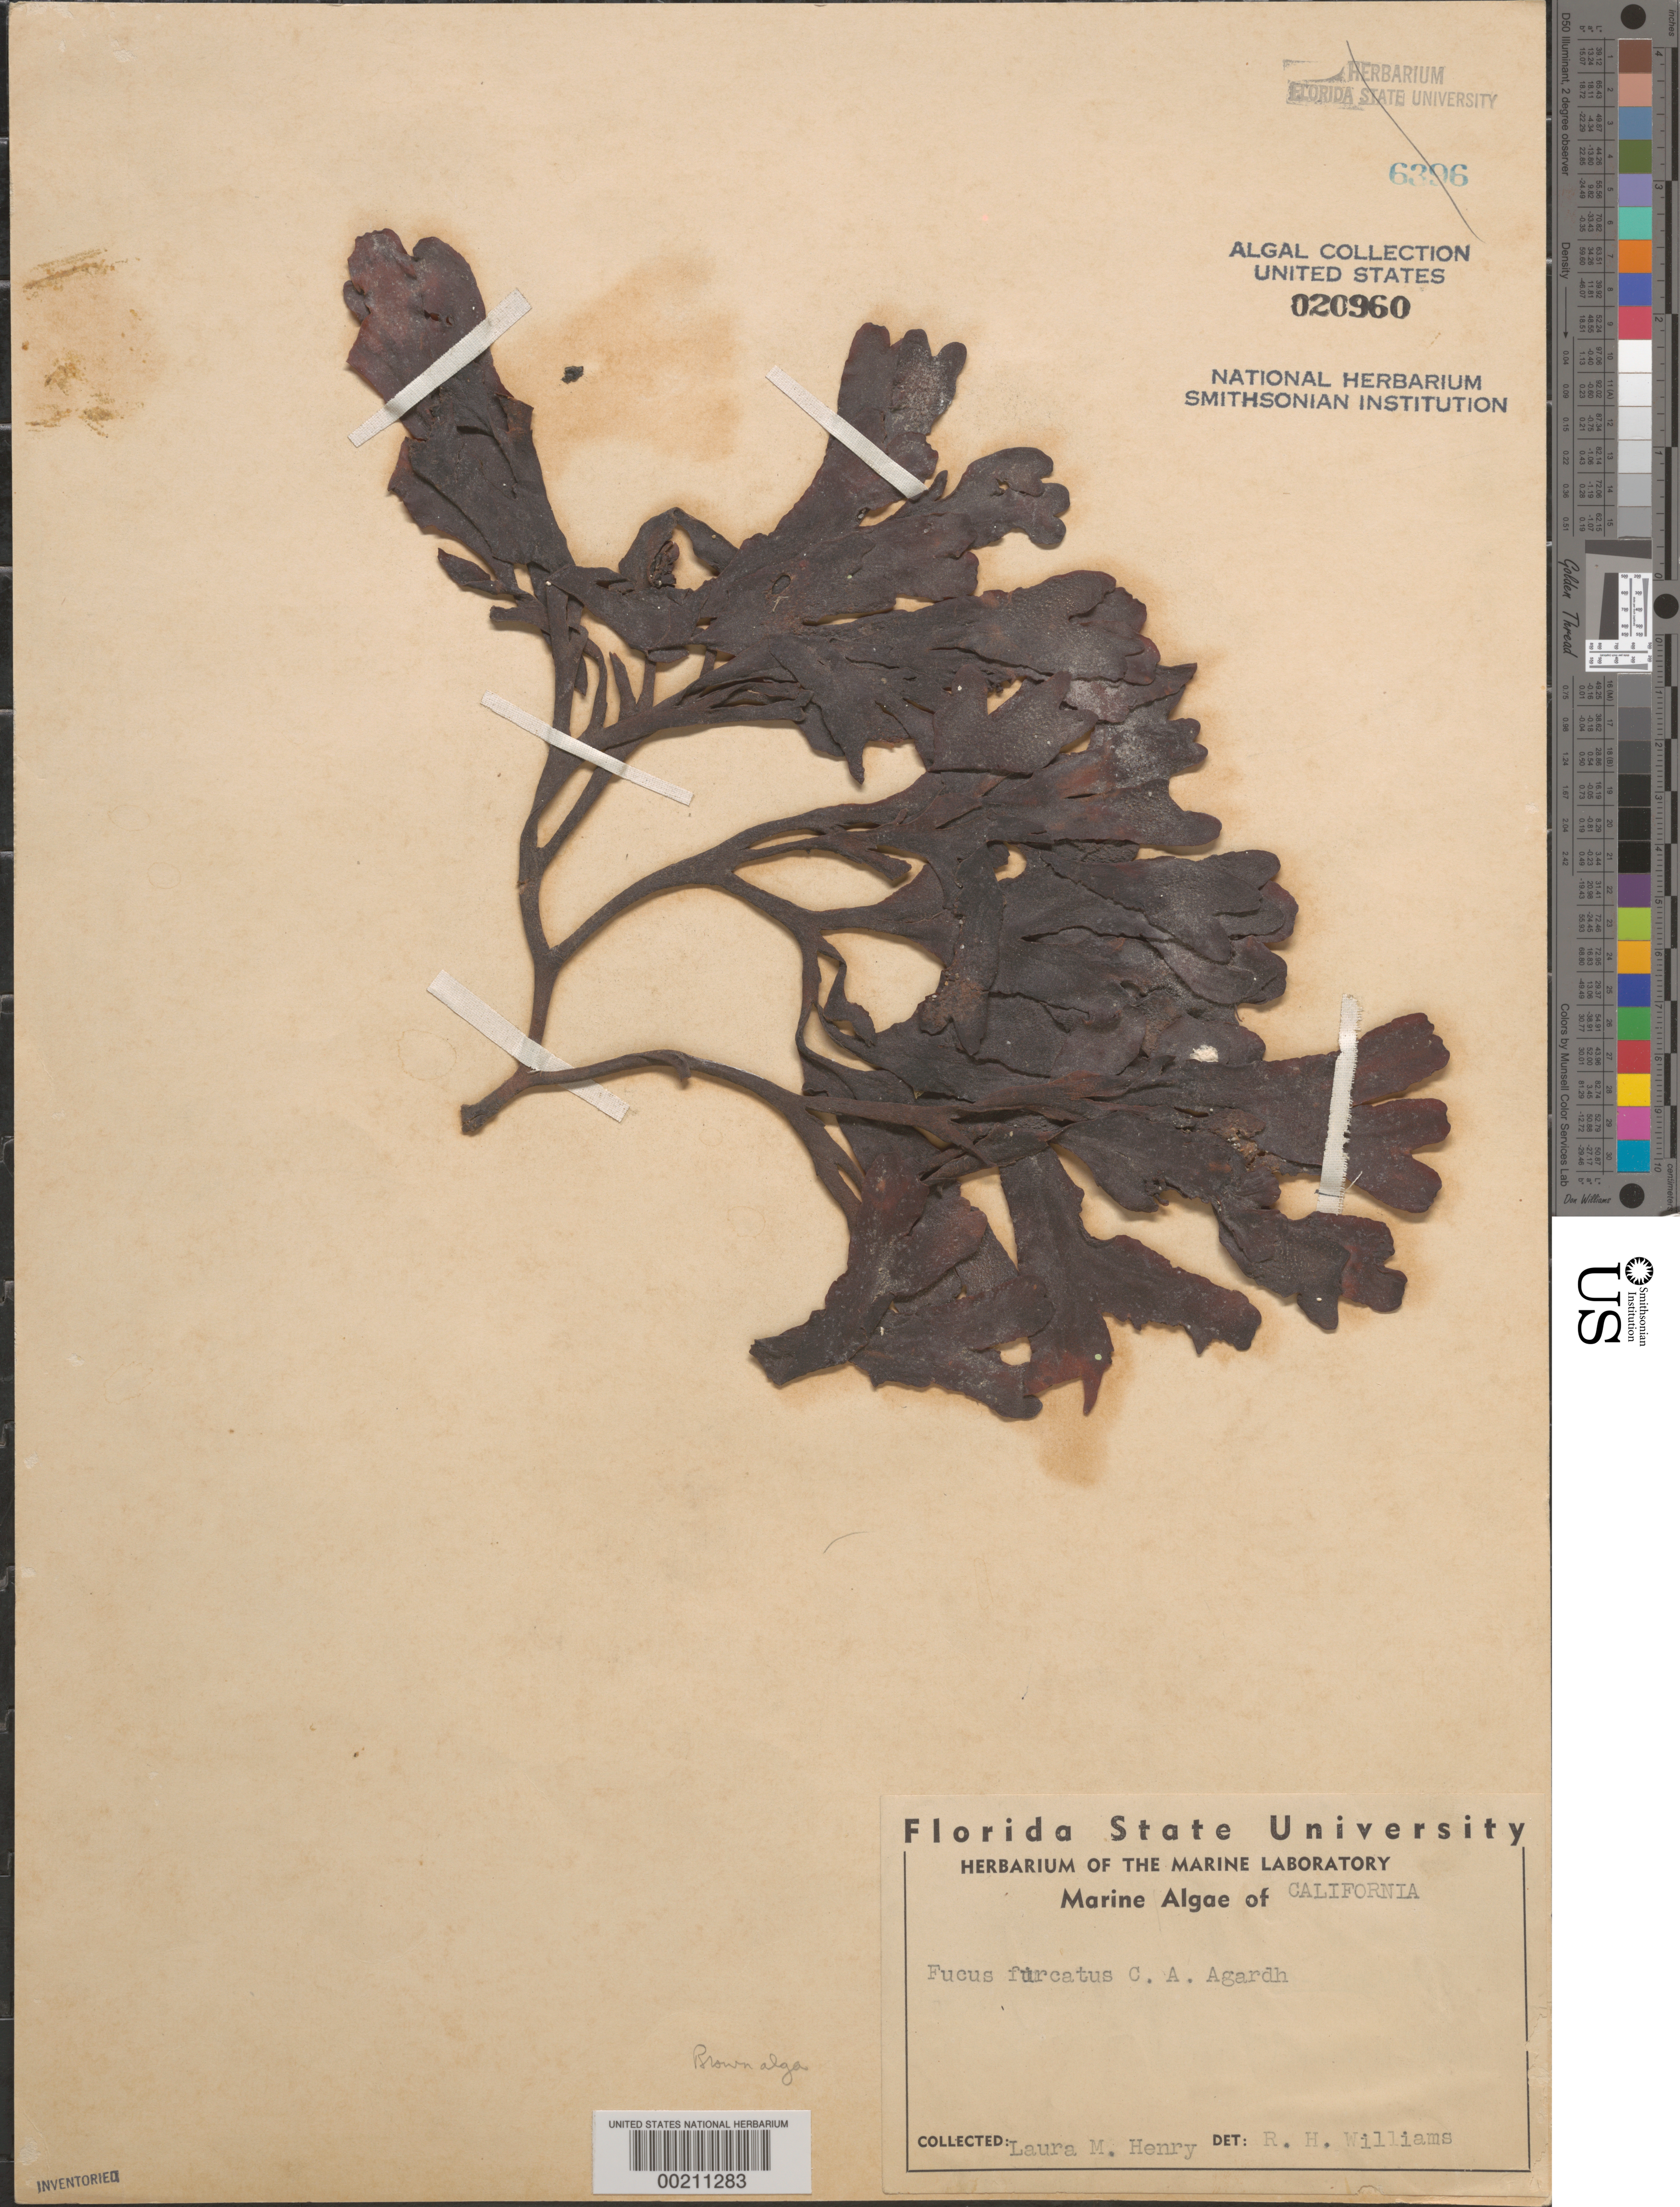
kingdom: Chromista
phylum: Ochrophyta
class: Phaeophyceae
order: Fucales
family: Fucaceae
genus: Fucus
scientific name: Fucus distichus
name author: L.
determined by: Algae name updating Project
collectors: L. Henry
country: United States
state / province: California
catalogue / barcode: US 20960